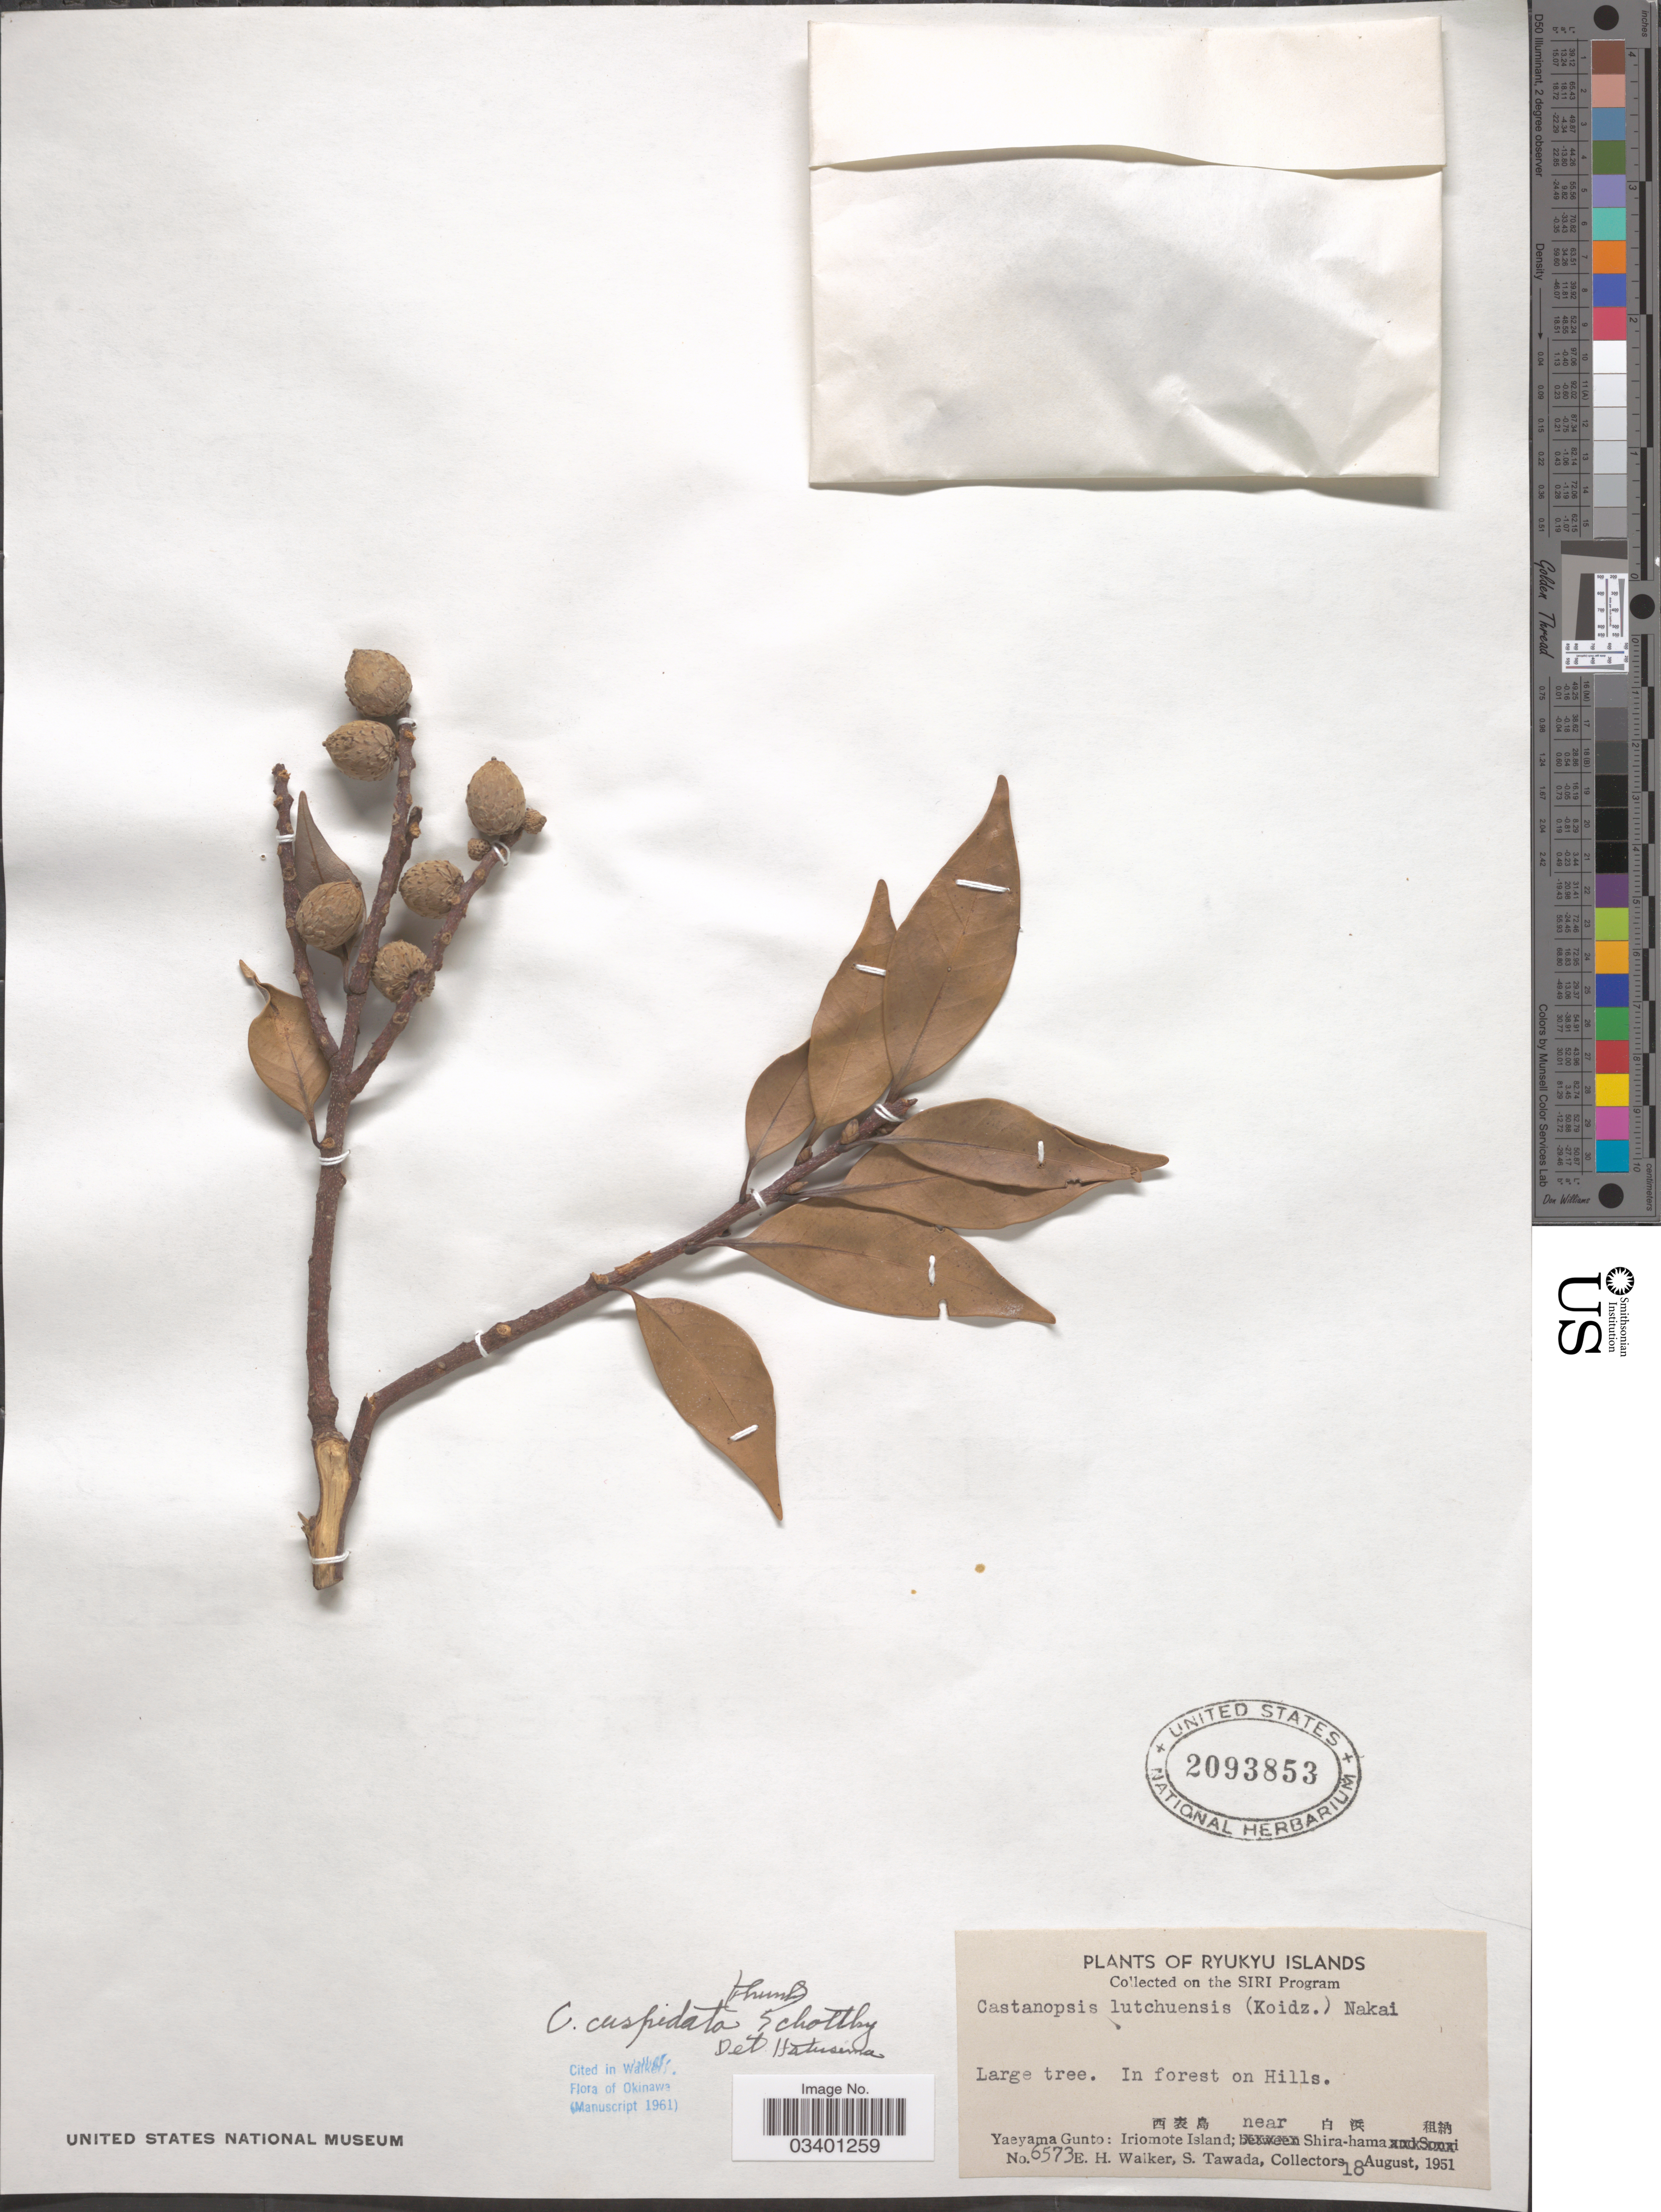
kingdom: Plantae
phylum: Tracheophyta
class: Magnoliopsida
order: Fagales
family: Fagaceae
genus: Castanopsis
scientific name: Castanopsis sieboldii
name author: (Makino) Hatus. ex T. Yamaz. & Mashiba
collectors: E. H. Walker & S. Tawada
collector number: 6573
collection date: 1951-08-18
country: Japan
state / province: Okinawa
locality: Ryukyu Islands. Yaeyama Gunto: Iriomote Island; Shira-hama.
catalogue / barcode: US 2093853